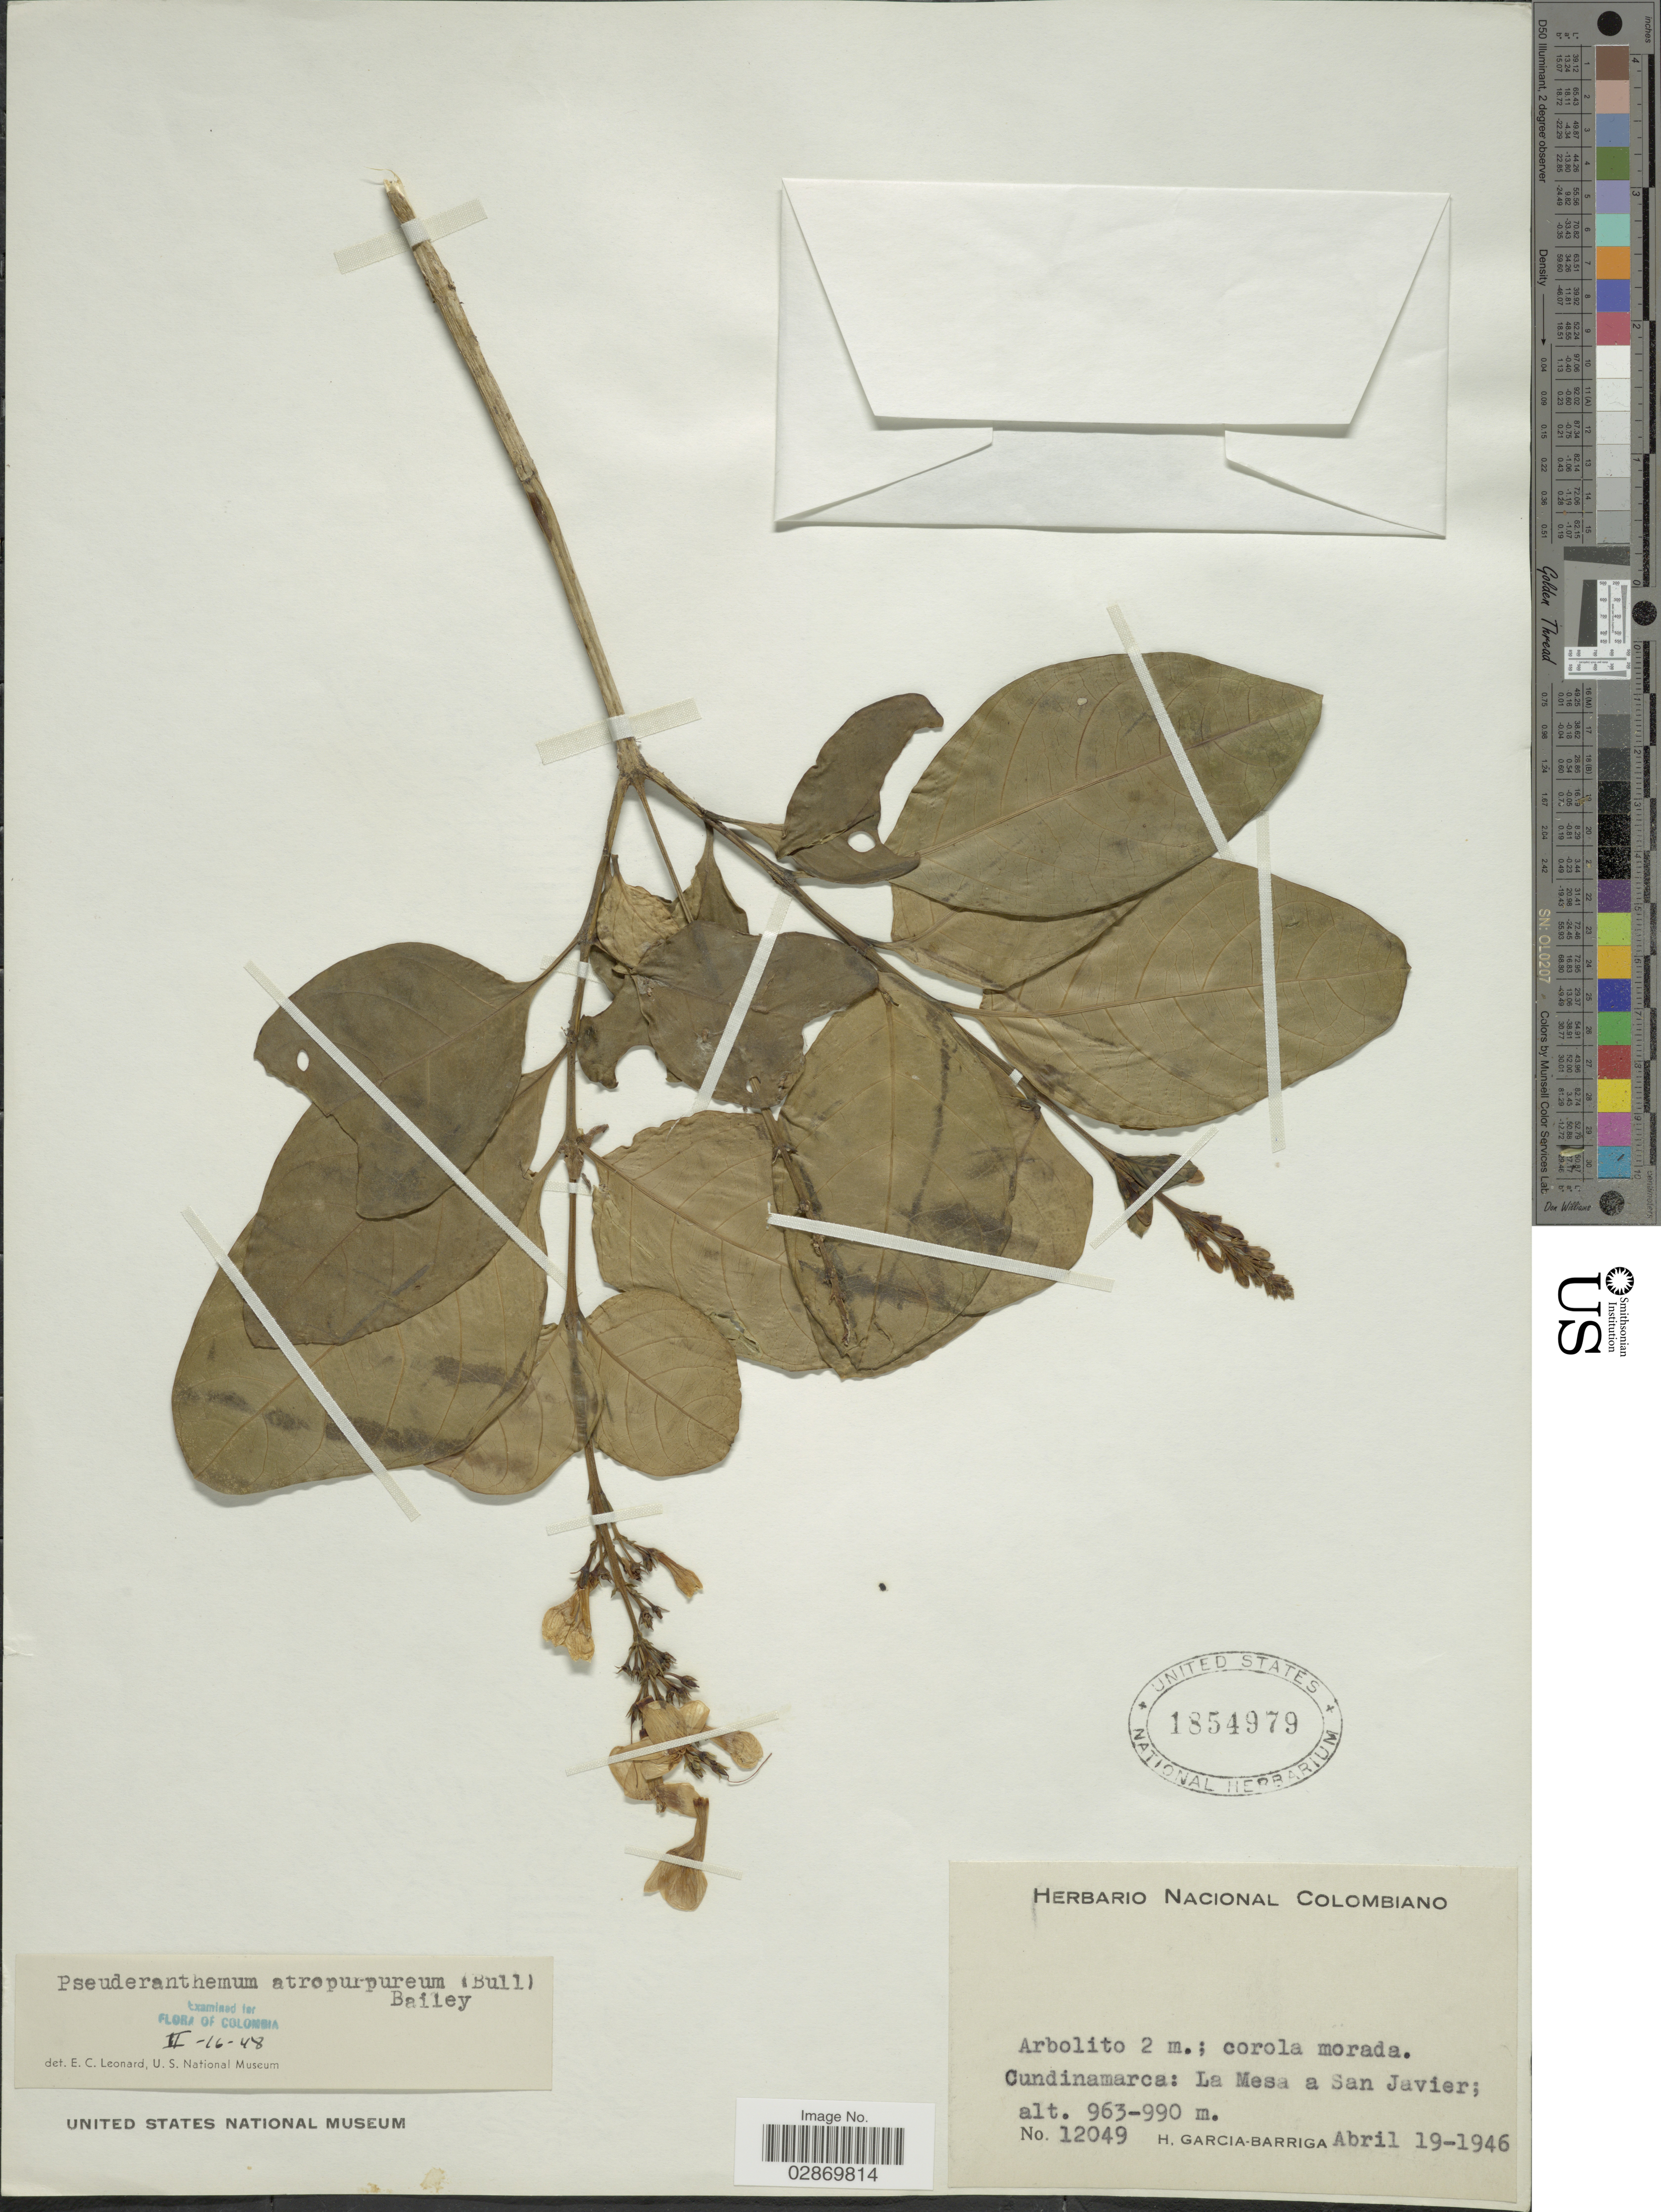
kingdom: Plantae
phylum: Tracheophyta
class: Magnoliopsida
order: Lamiales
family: Acanthaceae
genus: Pseuderanthemum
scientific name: Pseuderanthemum atropurpureum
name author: (W. Bull) L.H. Bailey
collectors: H. García Barriga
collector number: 12049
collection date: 1946-04-19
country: Colombia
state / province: Cundinamarca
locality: La Mesa a San Javier.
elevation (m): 963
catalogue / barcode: US 1854979